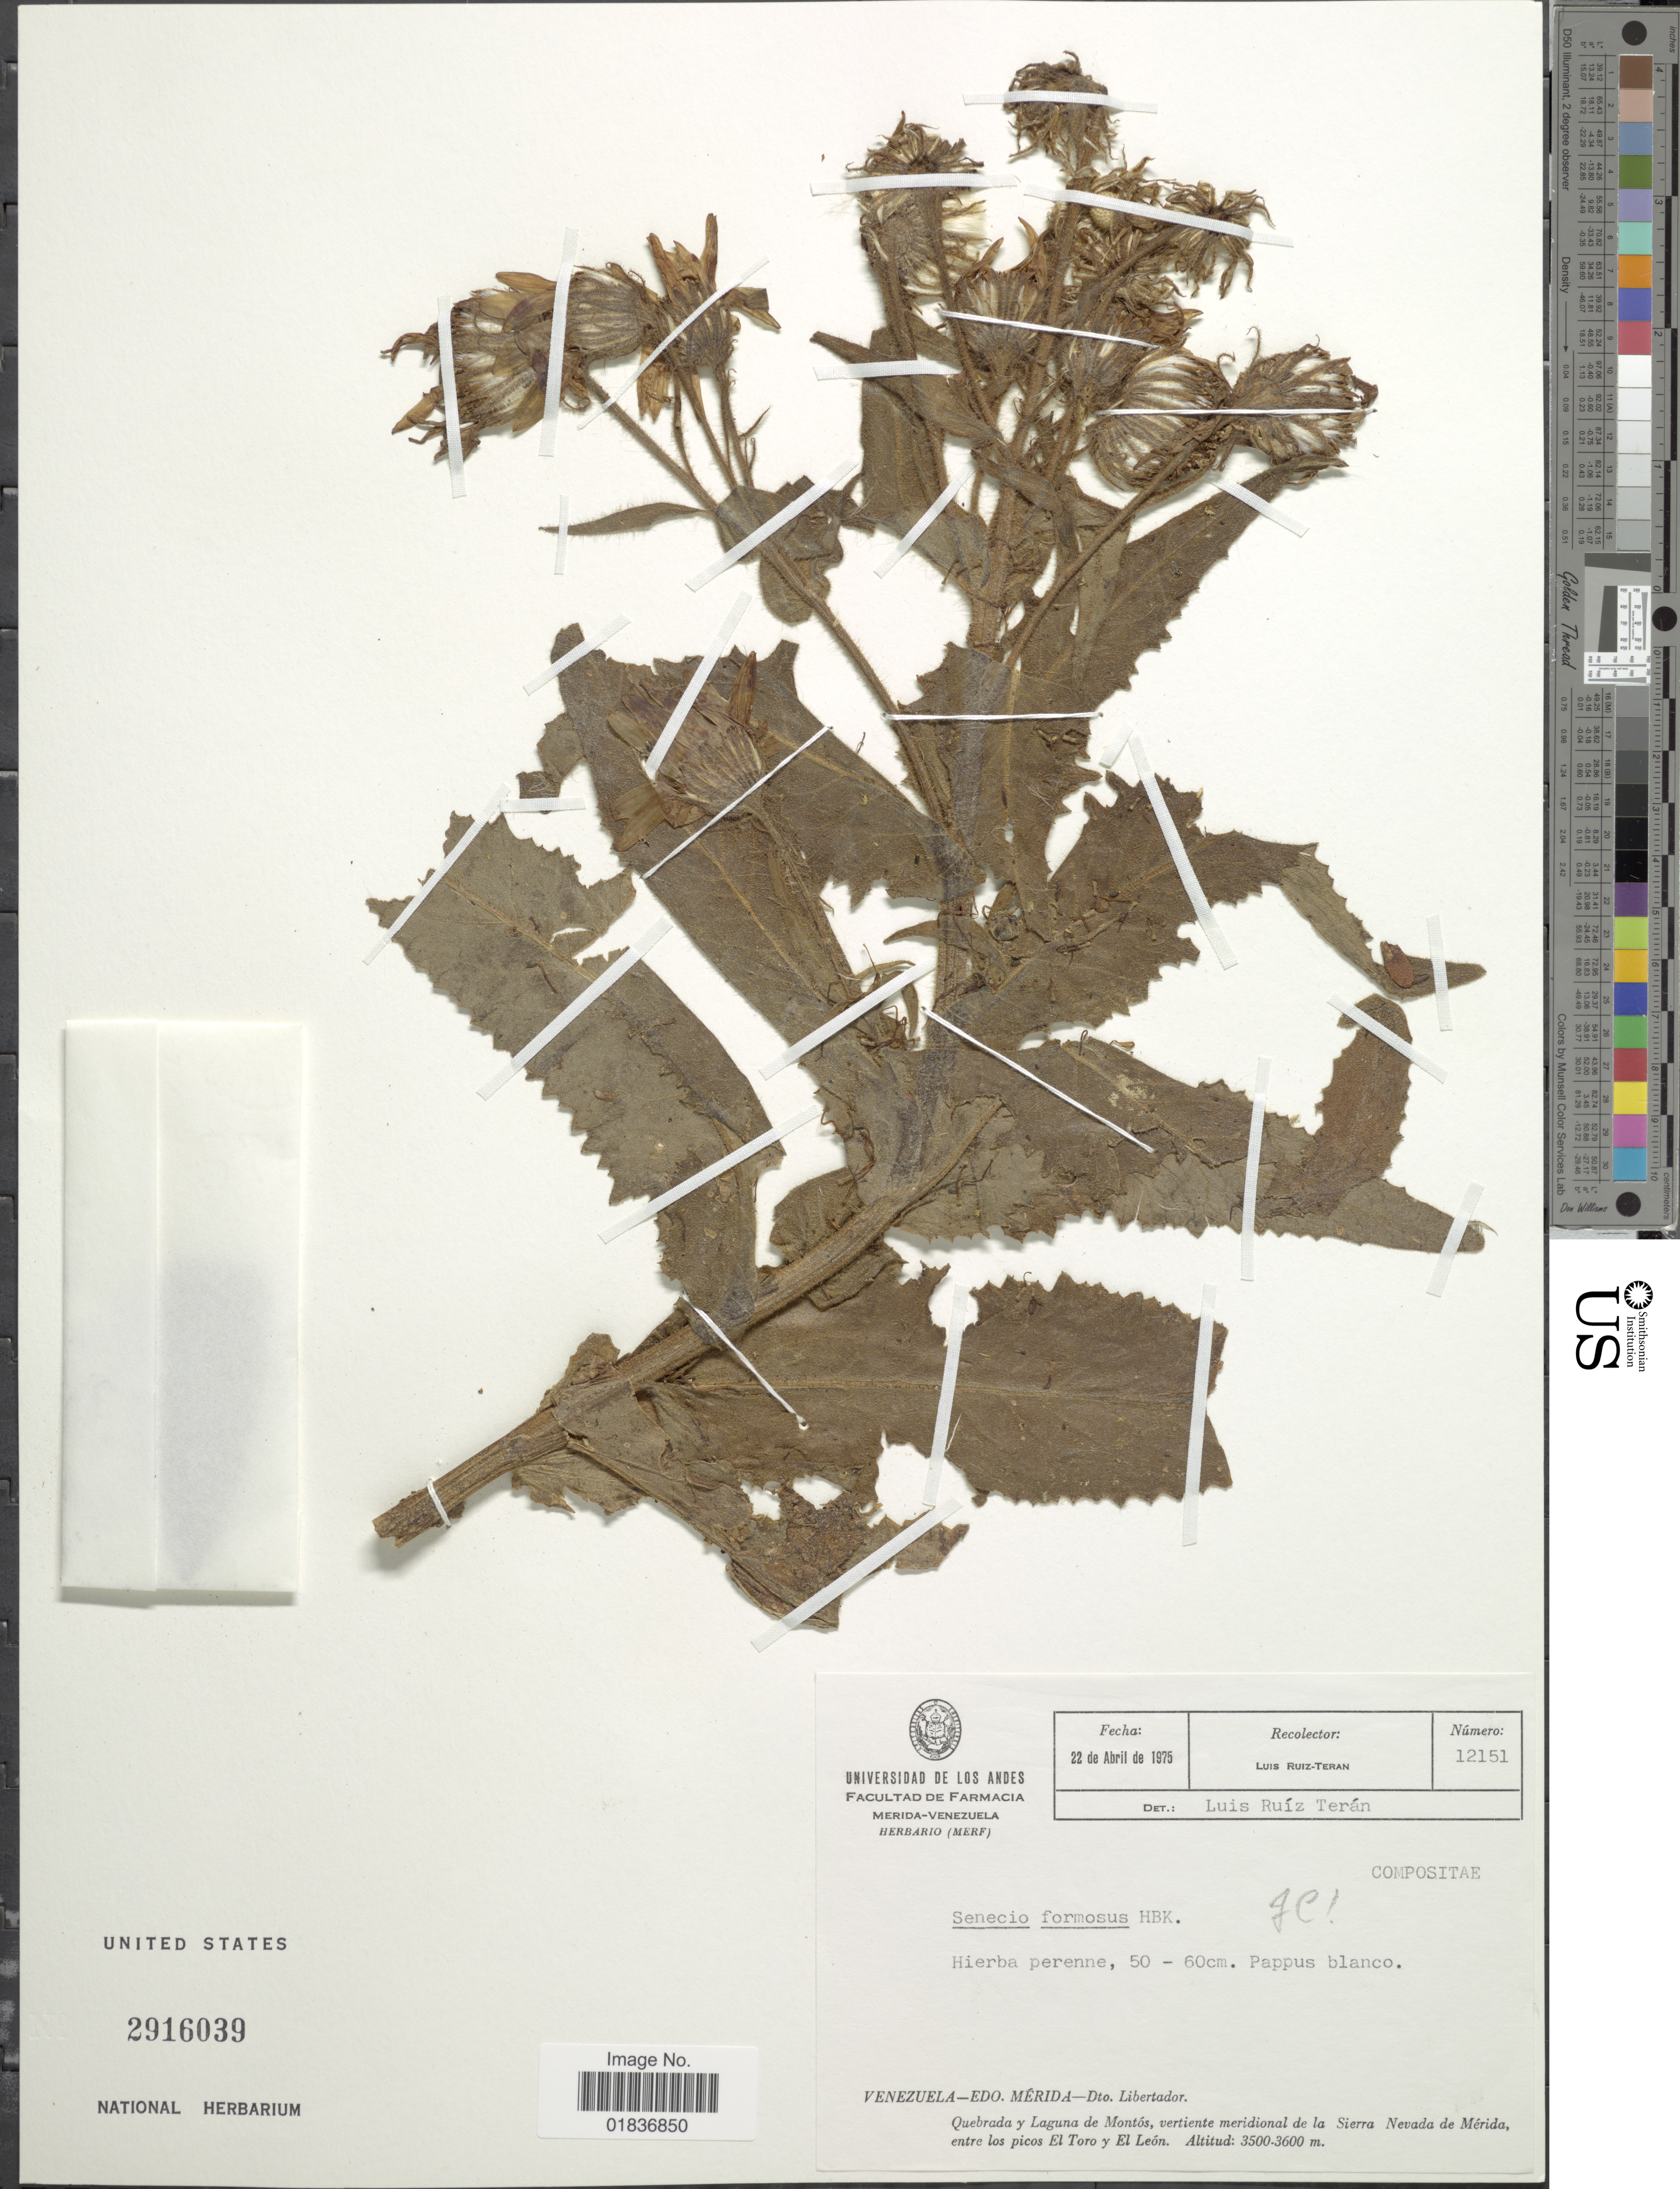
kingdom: Plantae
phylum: Tracheophyta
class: Magnoliopsida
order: Asterales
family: Asteraceae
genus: Senecio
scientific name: Senecio wedglacialis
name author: Cuatrec.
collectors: L. E. Ruíz-Terán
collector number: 12151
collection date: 1975-04-22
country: Venezuela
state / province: Mérida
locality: Edo. Merida-Dto. Libertador. Quebrada y Laguna de Montos, vertiente meridional de la Sierra Nevada de Merida, entre los picos El Toro y El Leon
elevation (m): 3500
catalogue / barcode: US 2916039